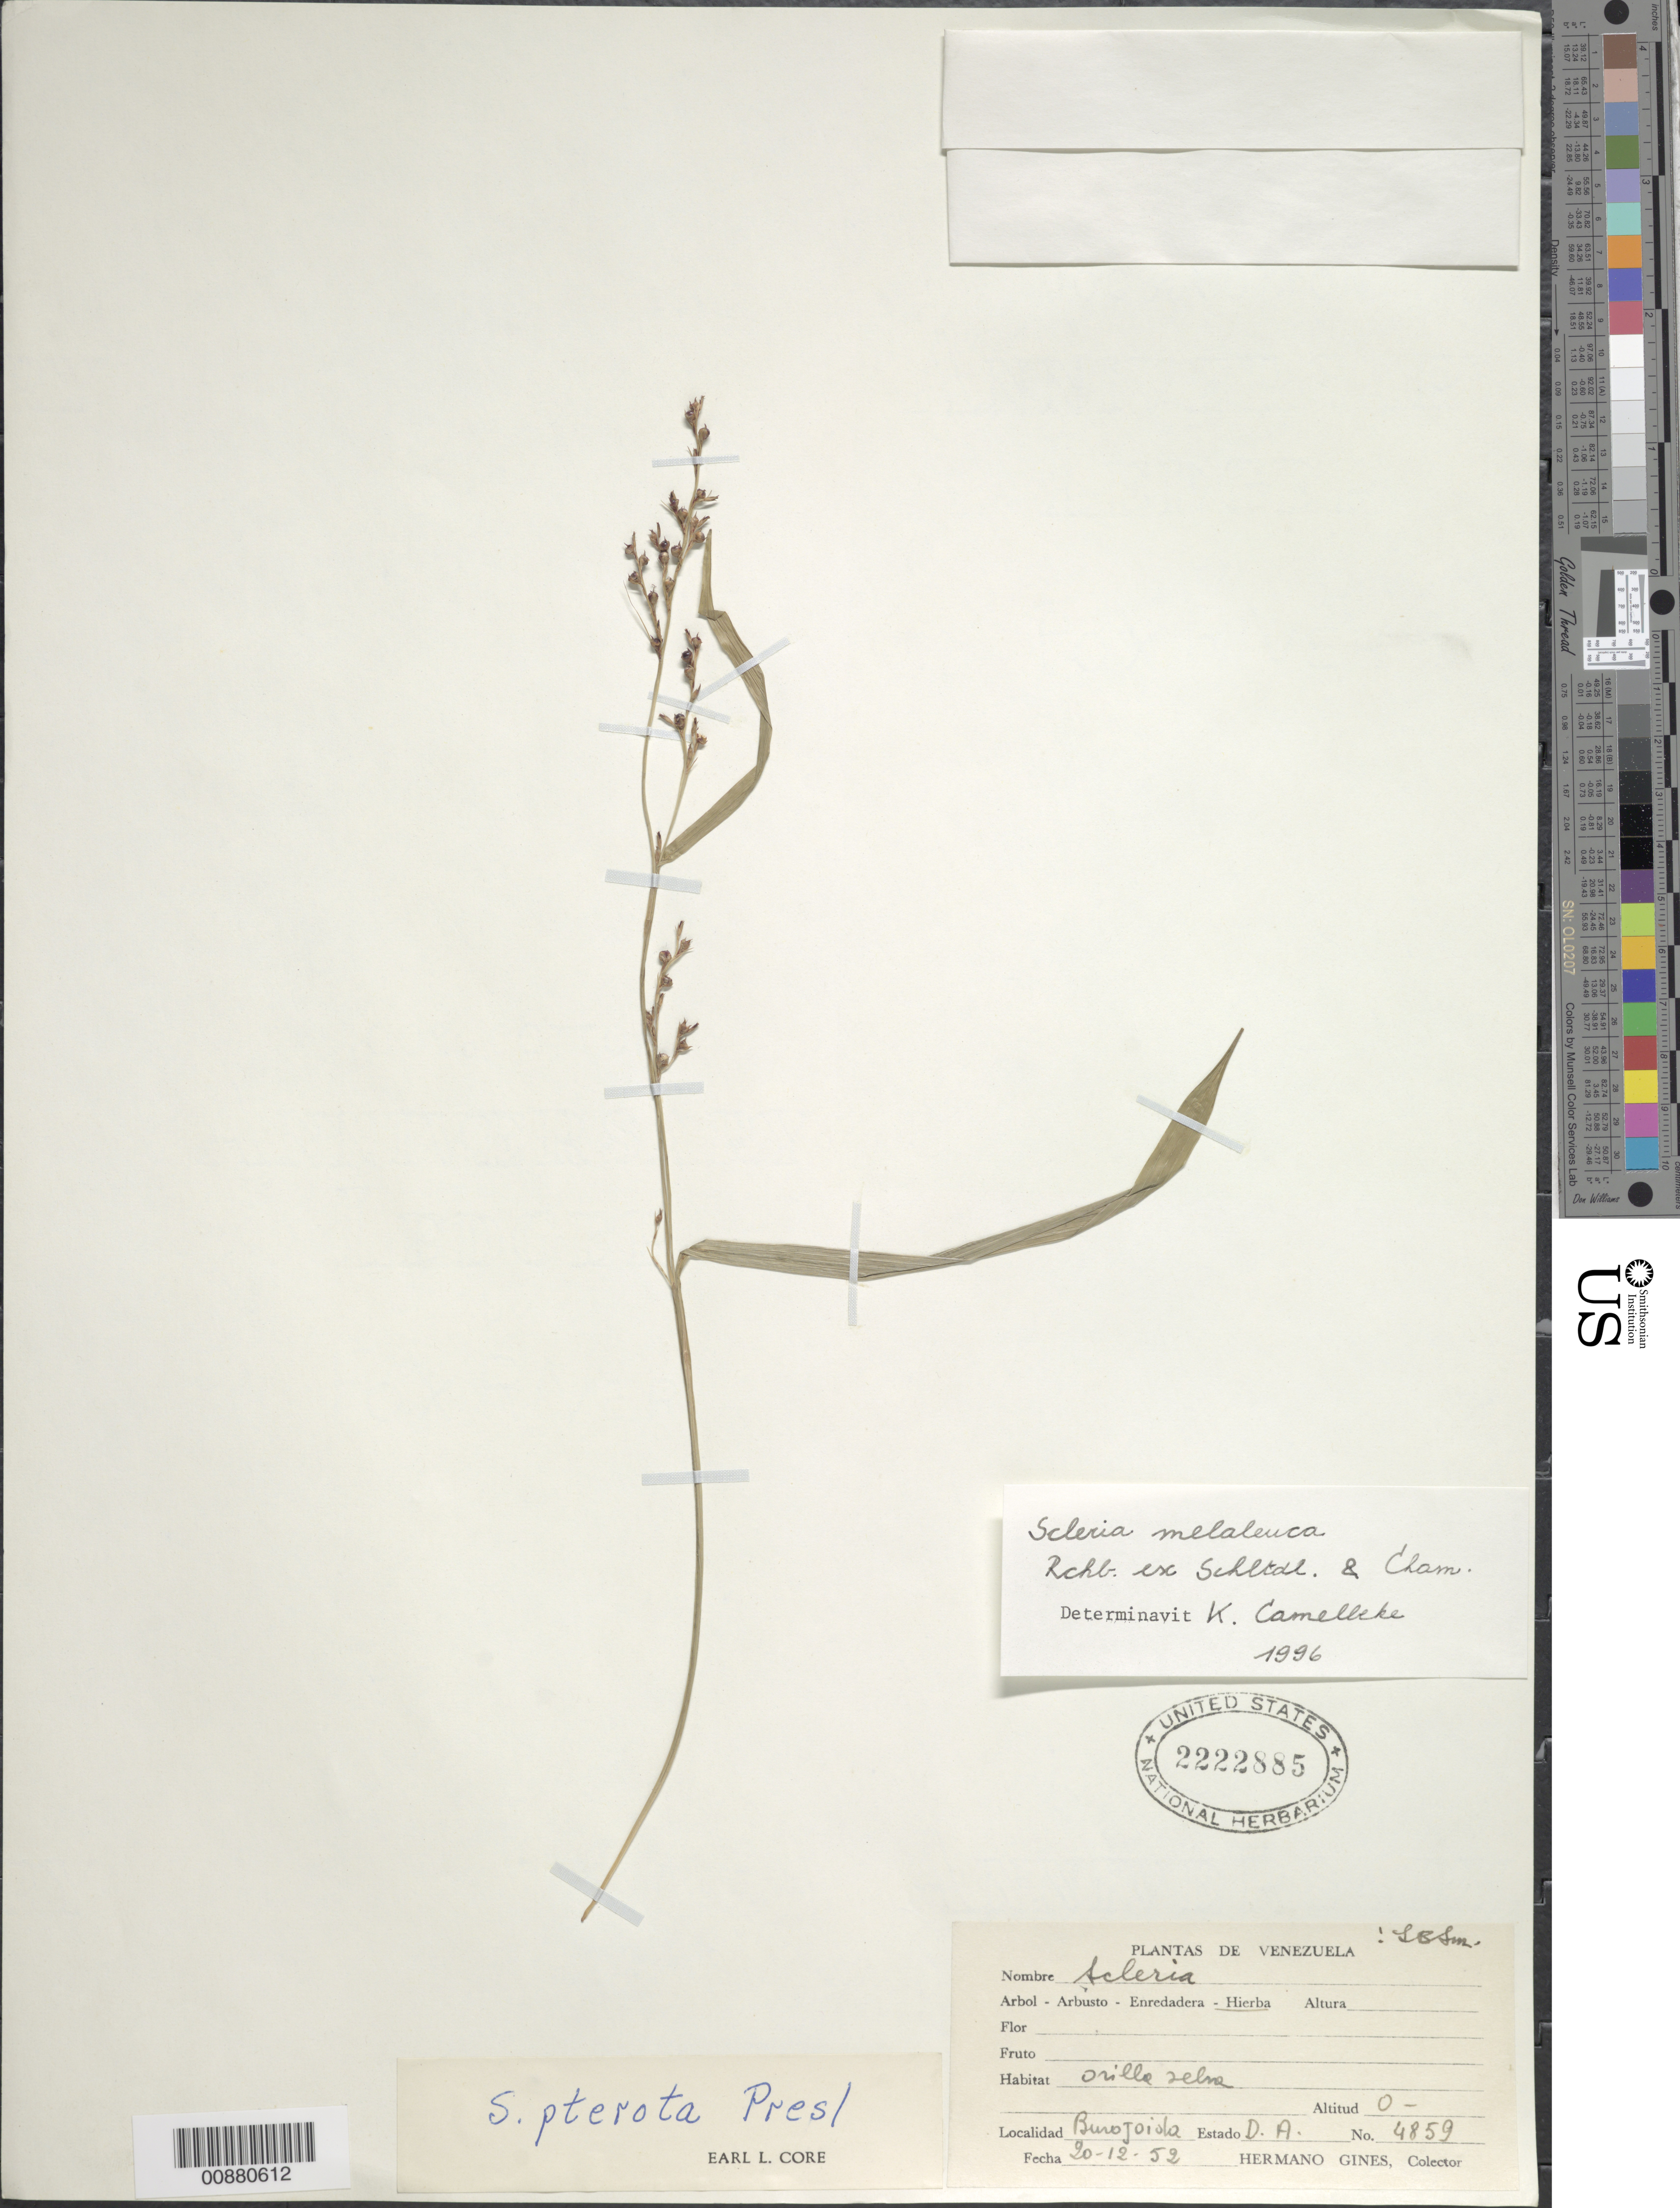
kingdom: Plantae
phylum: Tracheophyta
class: Liliopsida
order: Poales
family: Cyperaceae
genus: Scleria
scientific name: Scleria gaertneri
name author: Raddi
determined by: Strong, M. T., (US), Smithsonian Institution - National Museum of Natural History (UNITED STATES)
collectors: H. Gines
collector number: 4859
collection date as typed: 20-Dec-52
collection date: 1952-12-20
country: Venezuela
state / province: Delta Amacuro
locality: Isla Burojoida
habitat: Edge of woods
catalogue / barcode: US 2222885